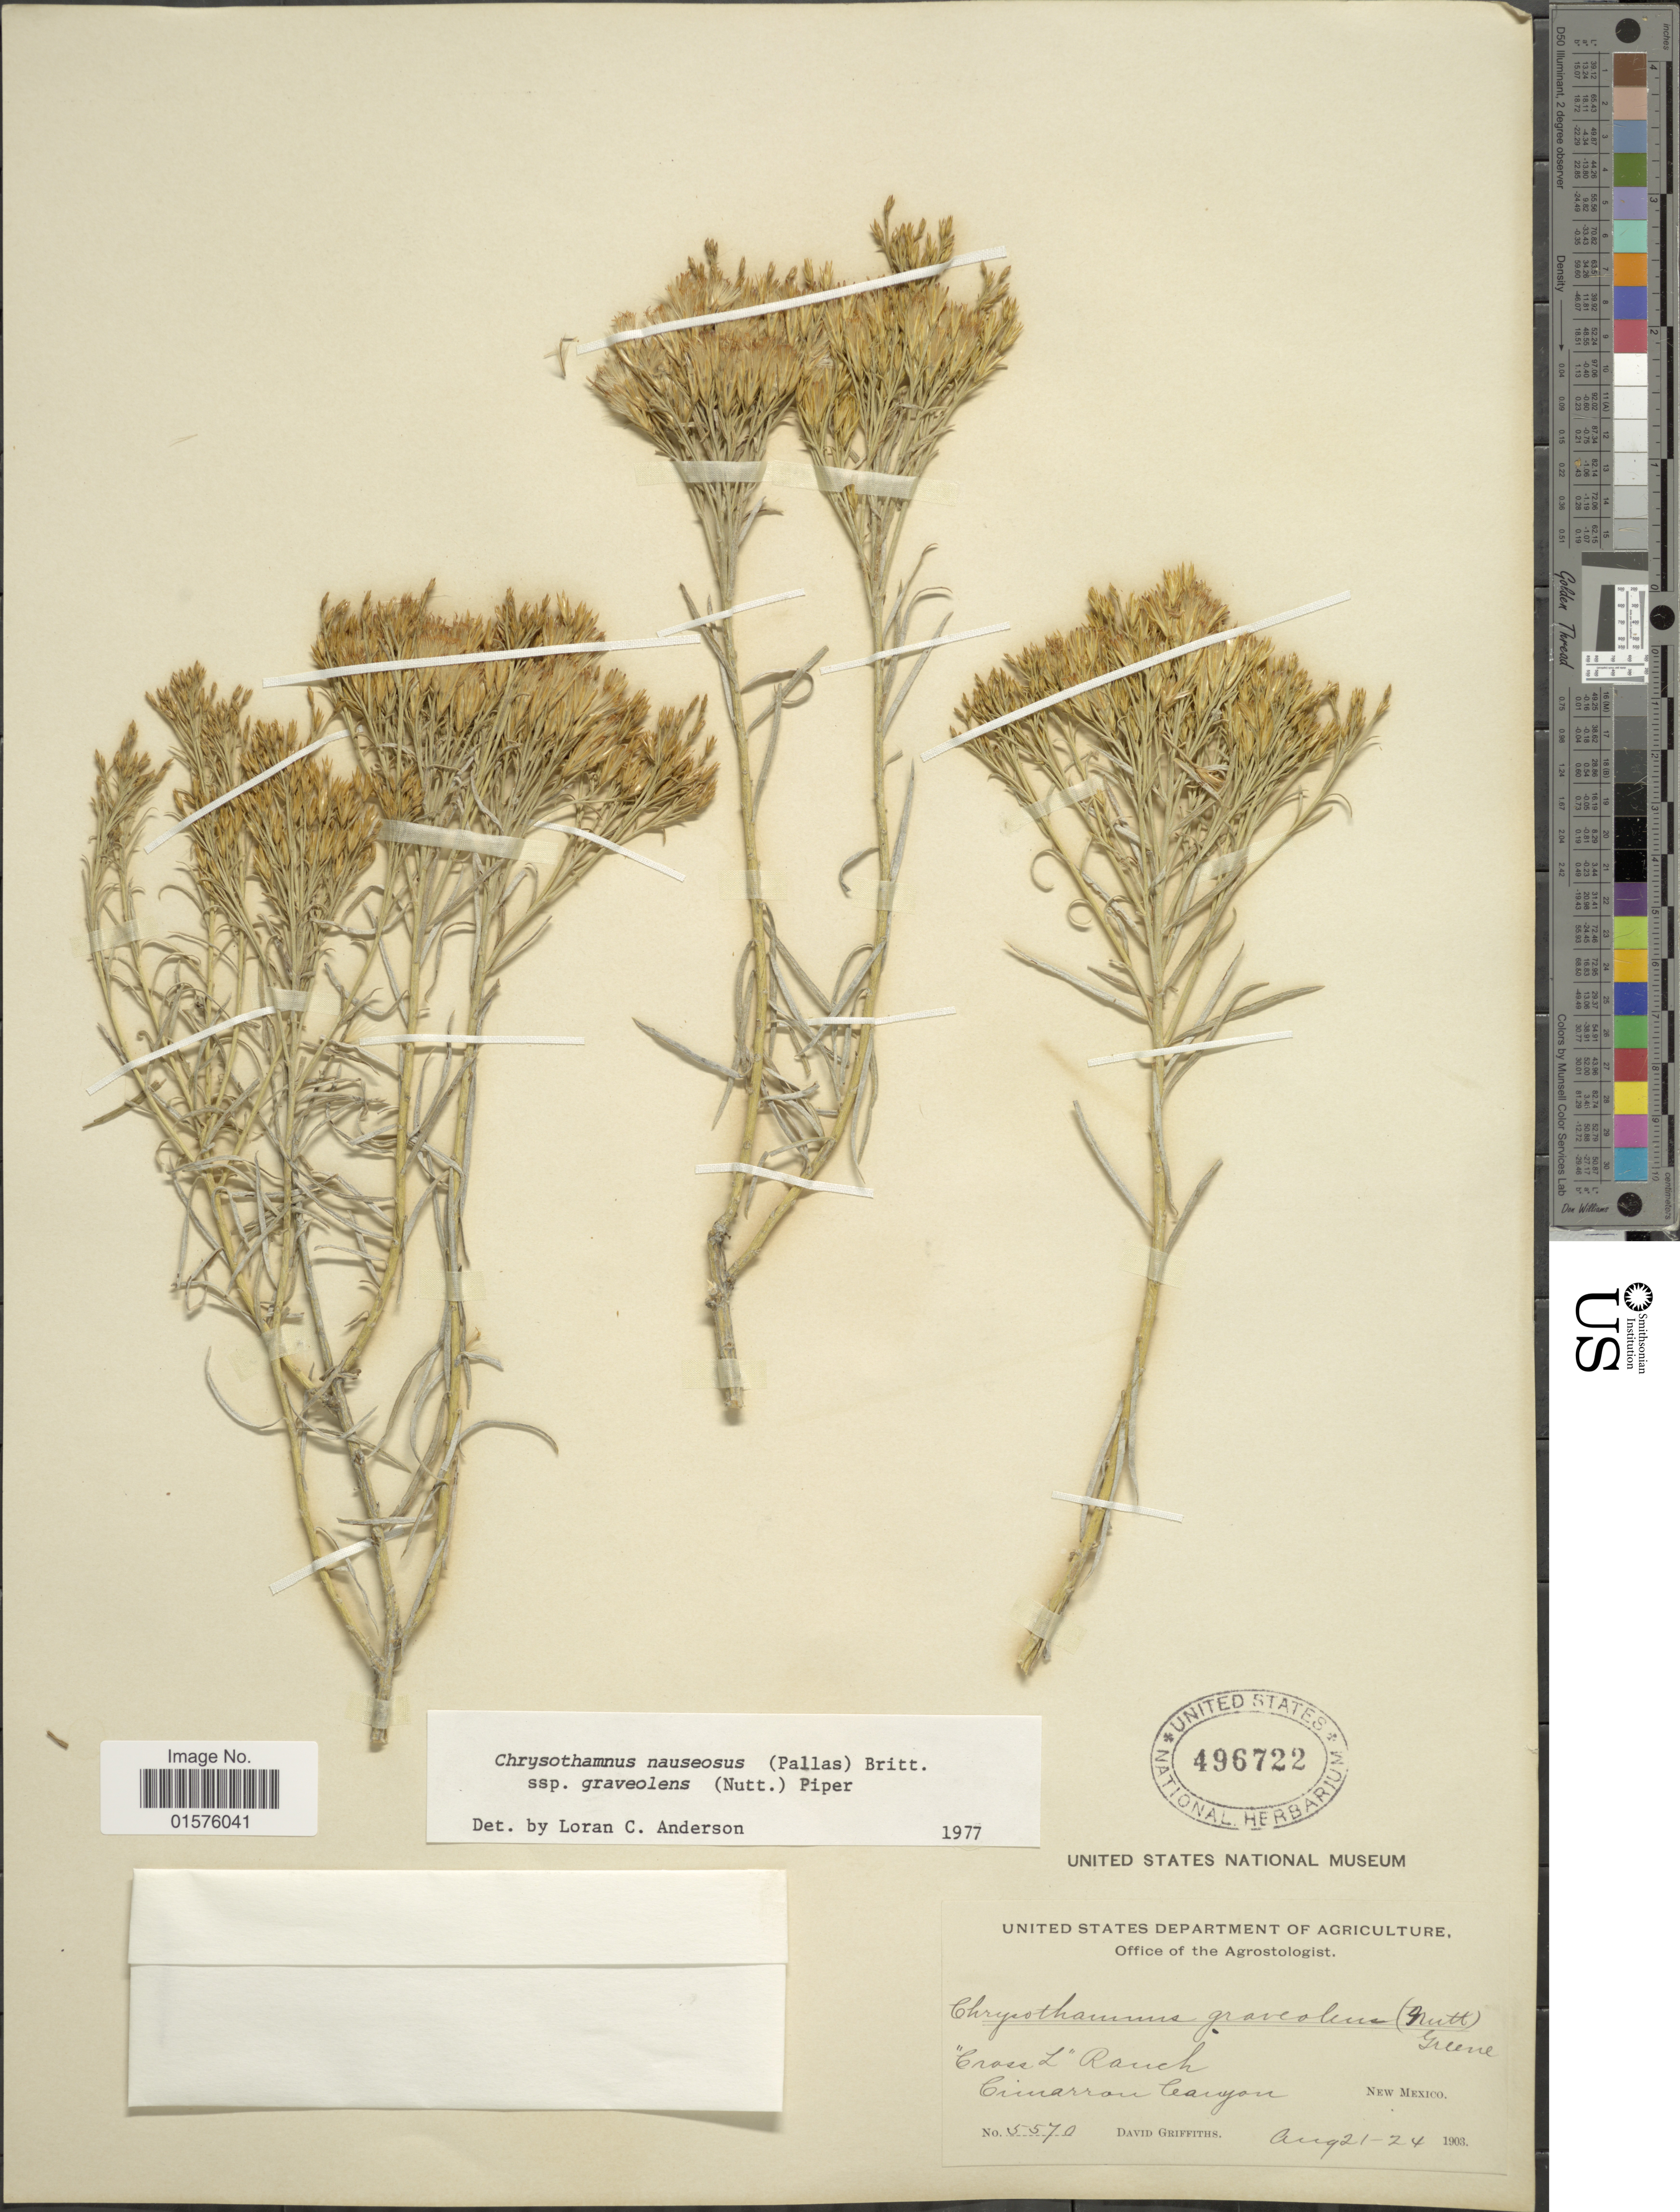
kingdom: Plantae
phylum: Tracheophyta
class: Magnoliopsida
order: Asterales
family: Asteraceae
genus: Ericameria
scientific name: Ericameria nauseosa var. graveolens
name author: (Nutt.) Reveal & Schuyler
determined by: Urbatsch, Lowell E., Curator (LSU), Louisiana State University (UNITED STATES)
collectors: D. Griffiths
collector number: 5570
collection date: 1903-08-21/1903-08-24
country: United States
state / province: New Mexico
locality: Grass L Ranch, Cimarron Canyon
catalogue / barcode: US 496722